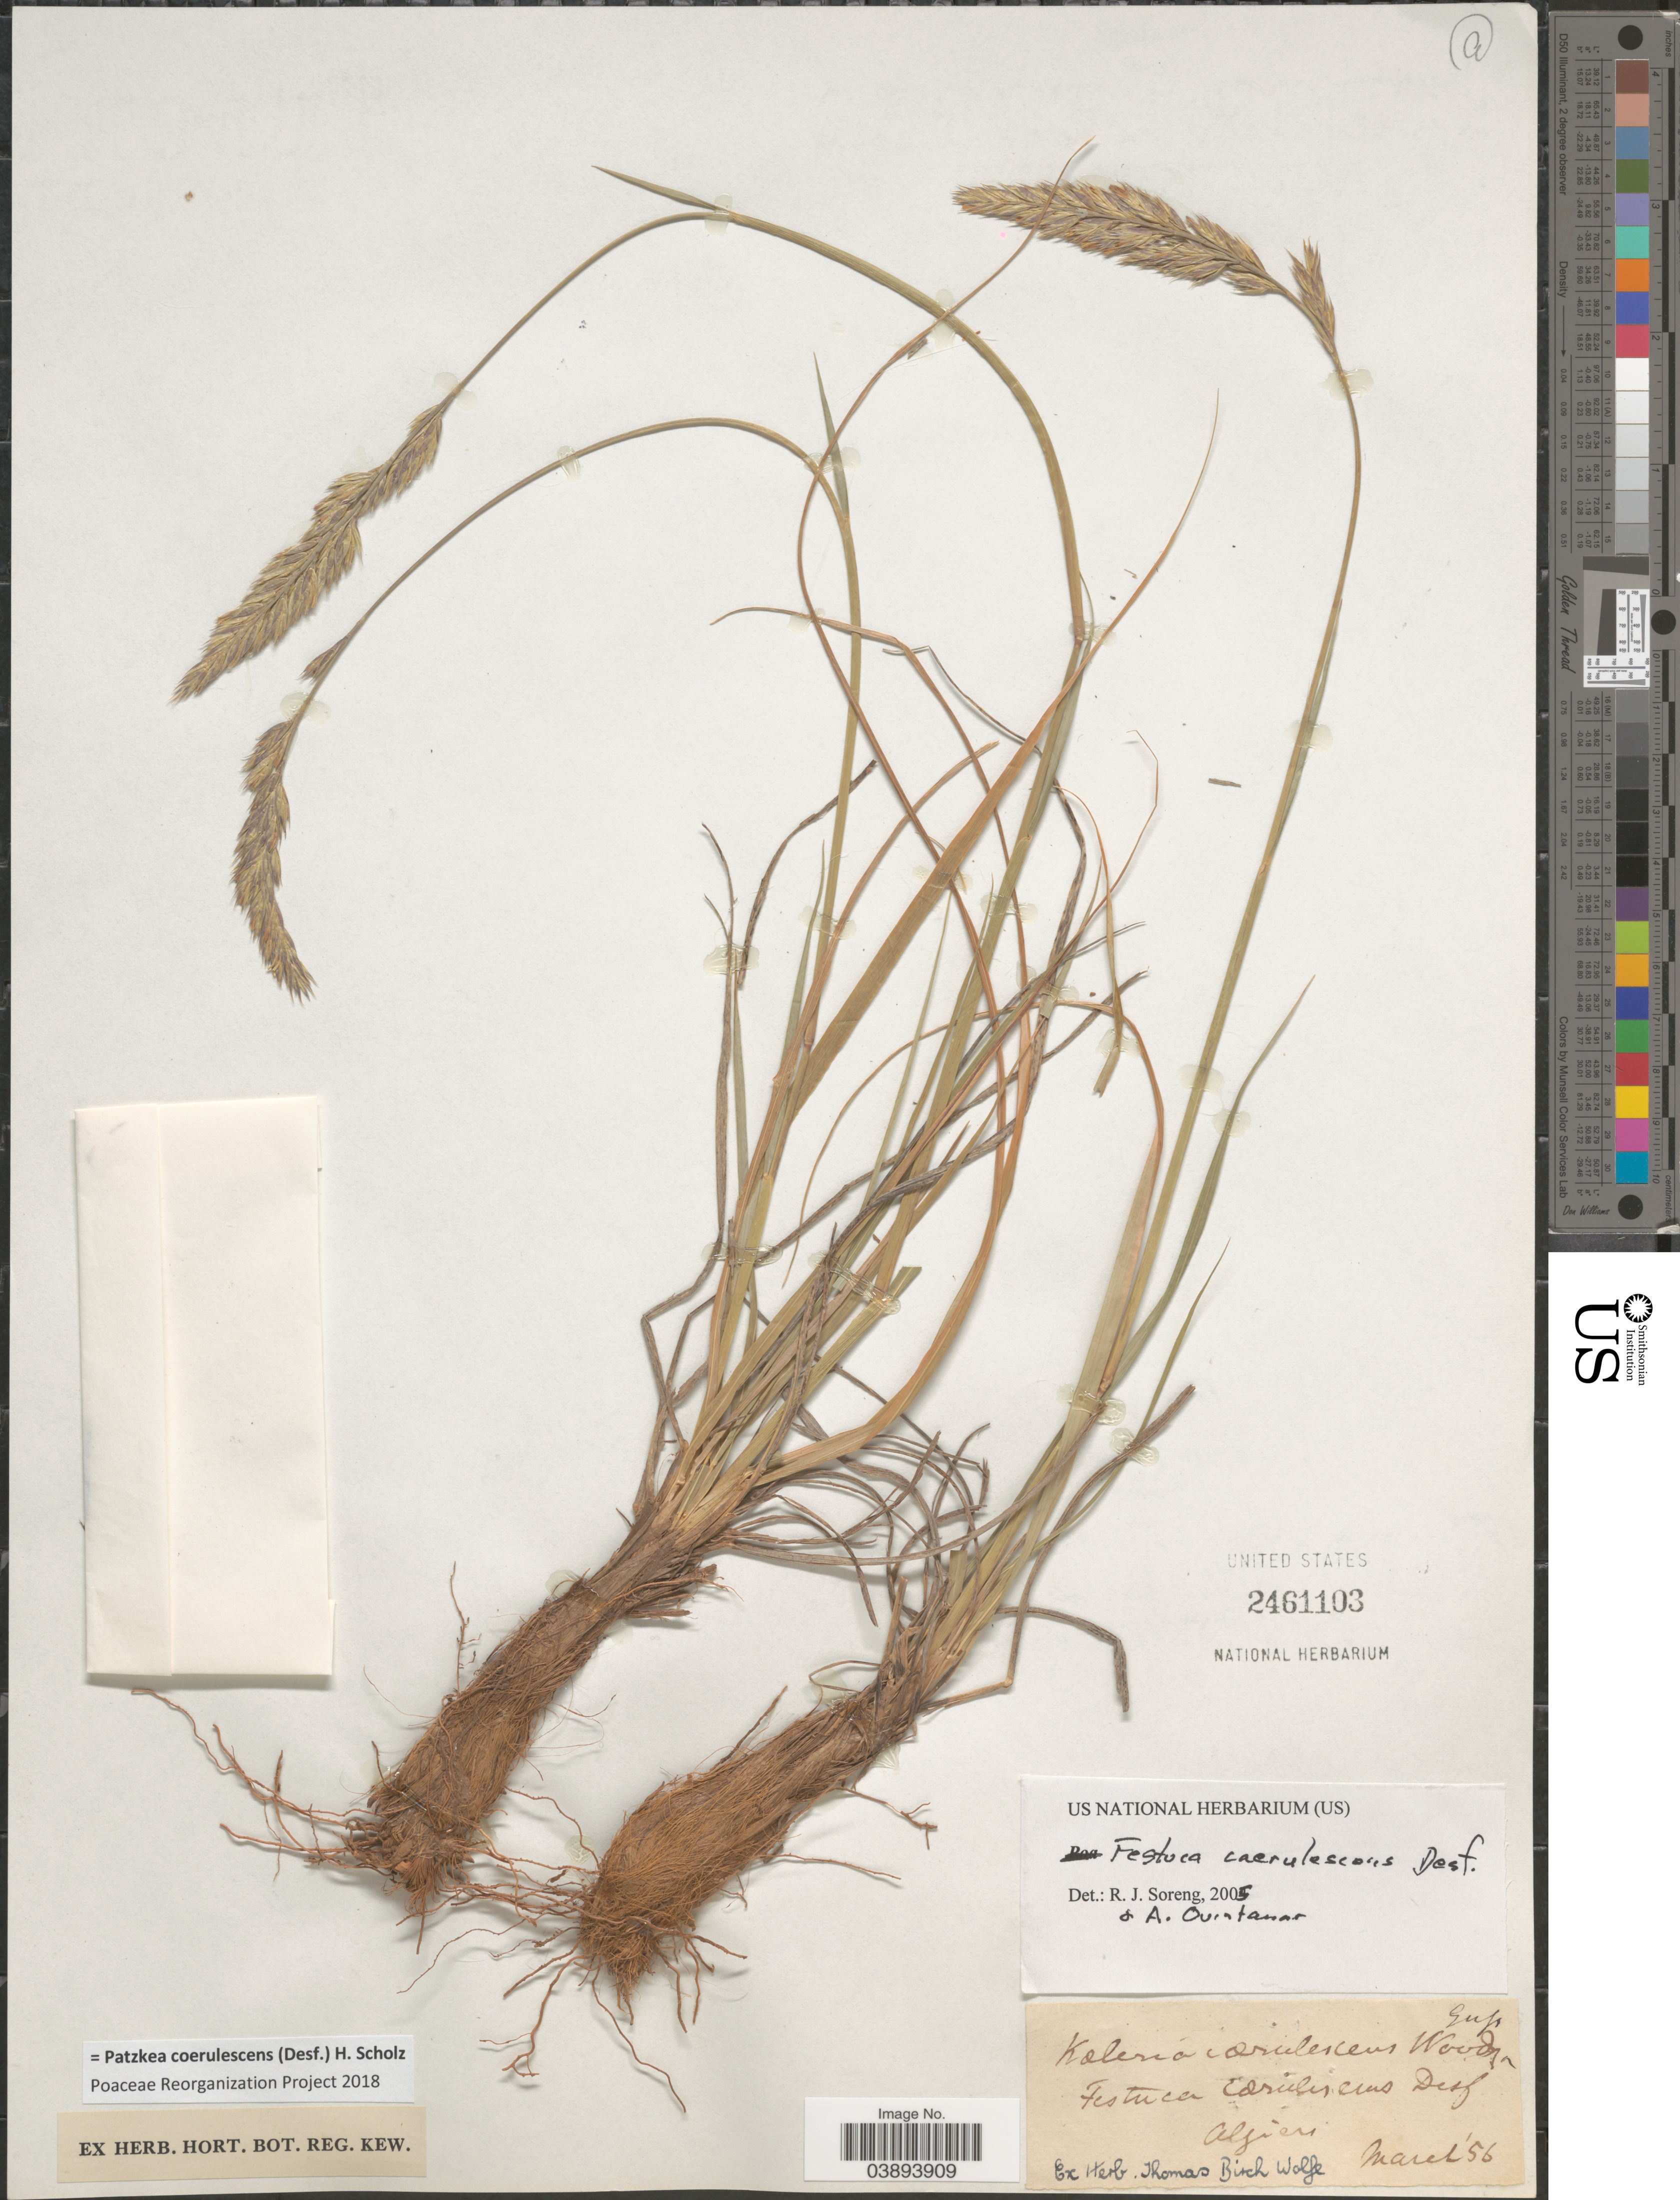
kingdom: Plantae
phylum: Tracheophyta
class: Liliopsida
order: Poales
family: Poaceae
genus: Patzkea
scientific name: Patzkea coerulescens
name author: (Desf.) H. Scholz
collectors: Ex herb. Thomas Birch Wolfe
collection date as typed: Transcribed d/m/y: /3/56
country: Algeria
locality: Algiers.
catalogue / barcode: US 2461103